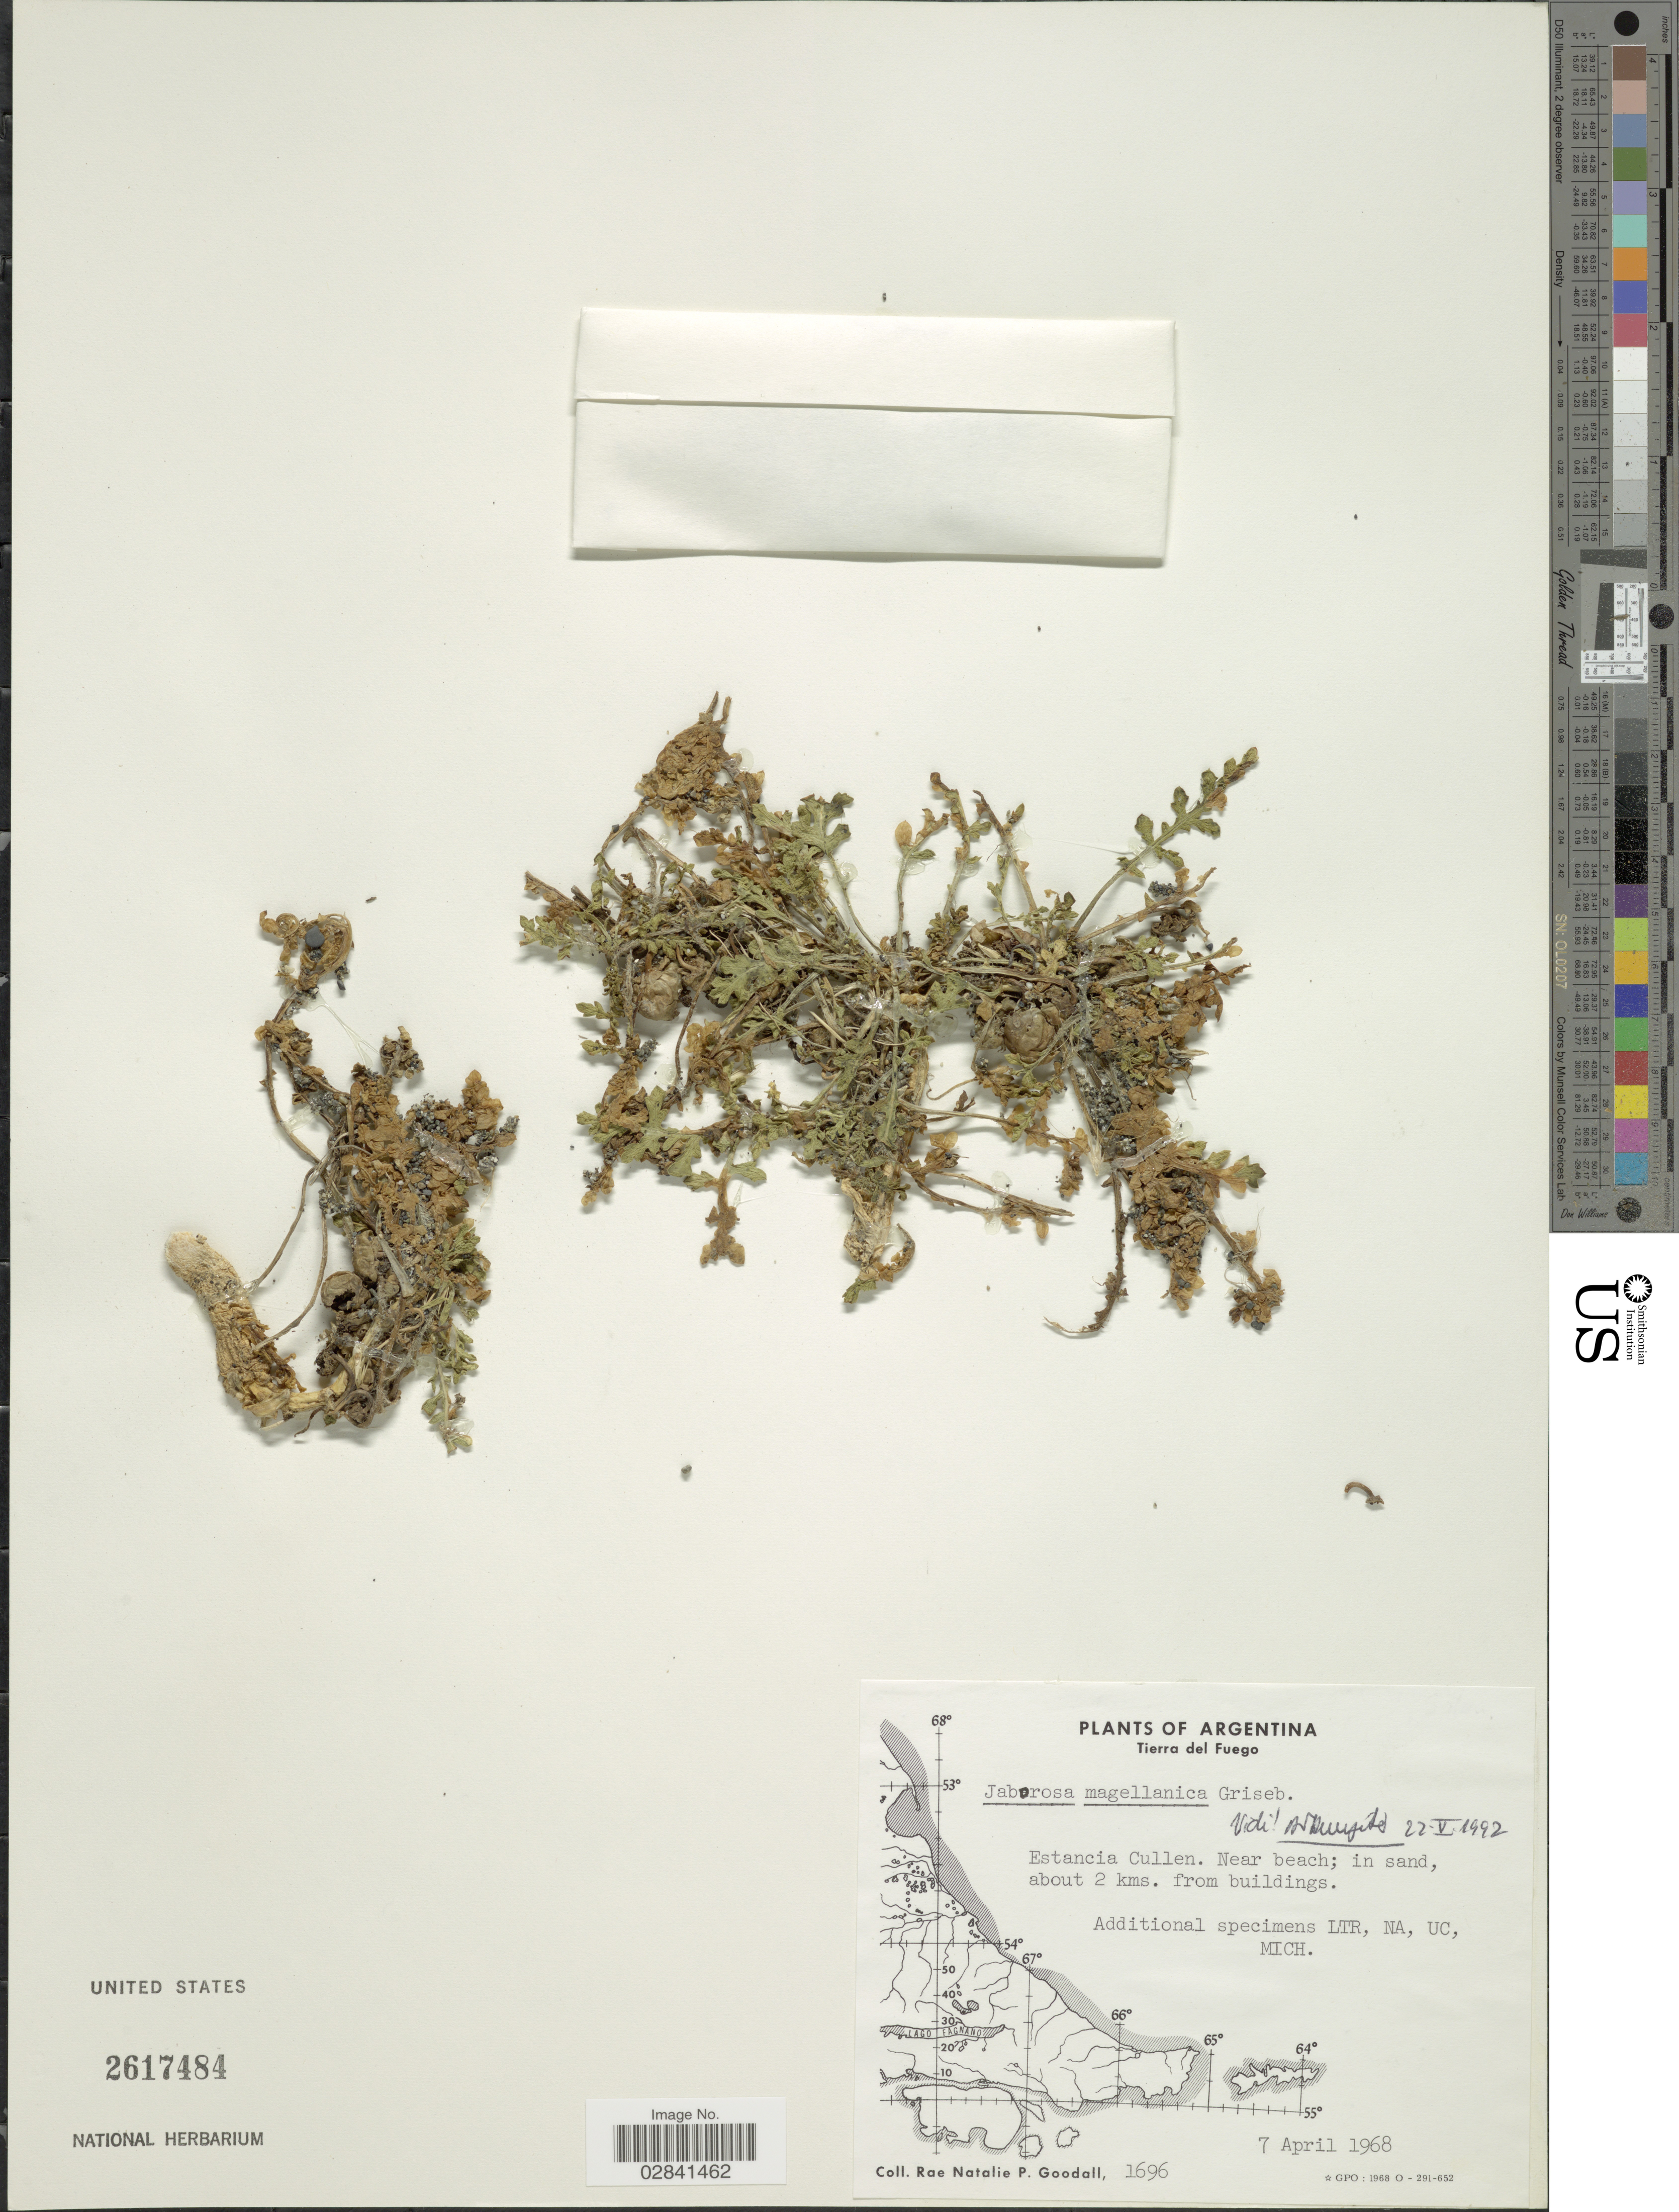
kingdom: Plantae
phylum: Tracheophyta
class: Magnoliopsida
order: Solanales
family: Solanaceae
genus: Jaborosa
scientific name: Jaborosa magellanica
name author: (Griseb.) Dusén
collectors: R. Goodall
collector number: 1696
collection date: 1968-04-07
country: Argentina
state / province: Tierra del Fuego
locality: Estancia Cullen. Near beach; in sand, about 2 kms. from buildings.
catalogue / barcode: US 2617484